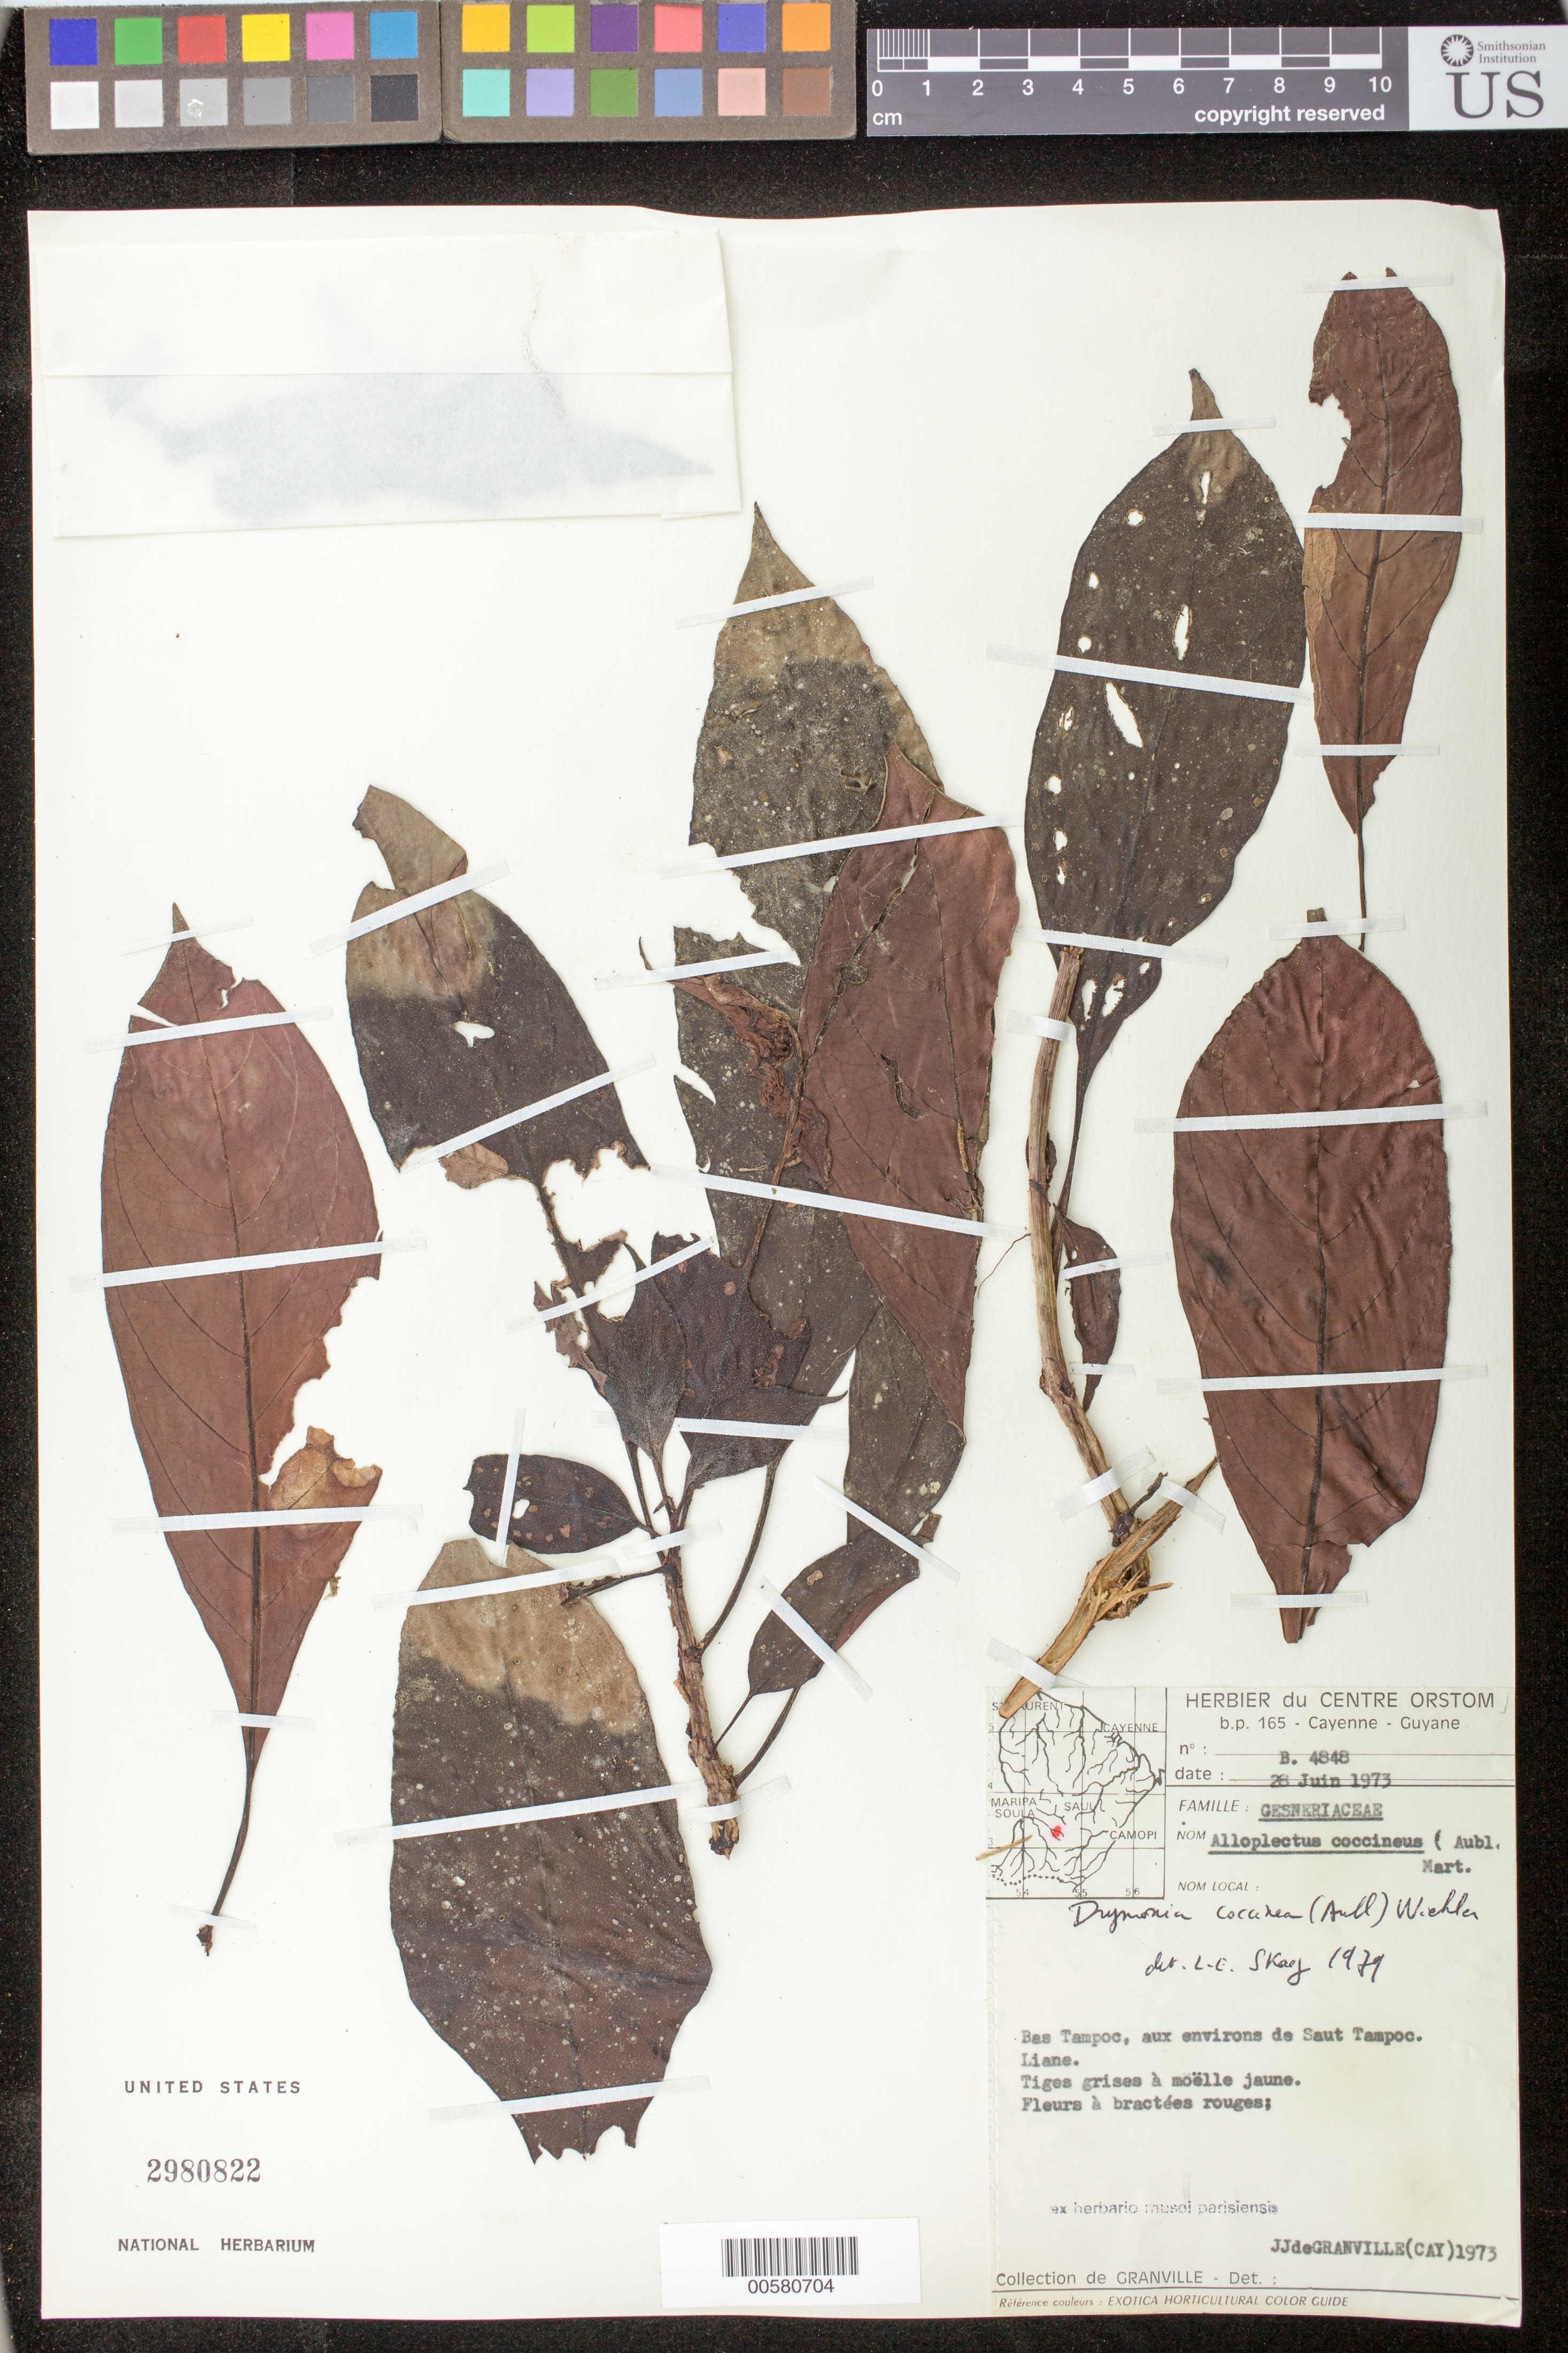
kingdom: Plantae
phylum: Tracheophyta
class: Magnoliopsida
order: Lamiales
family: Gesneriaceae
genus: Drymonia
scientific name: Drymonia coccinea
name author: (Aubl.) Wiehler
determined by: Skog, Laurence E.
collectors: J.-J. de Granville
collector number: B. 4848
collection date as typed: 26 Jun 1973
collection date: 1973-06-26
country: French Guiana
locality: Bas Tampoc, aux environs de Saut Tampoc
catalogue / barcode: US 2980822